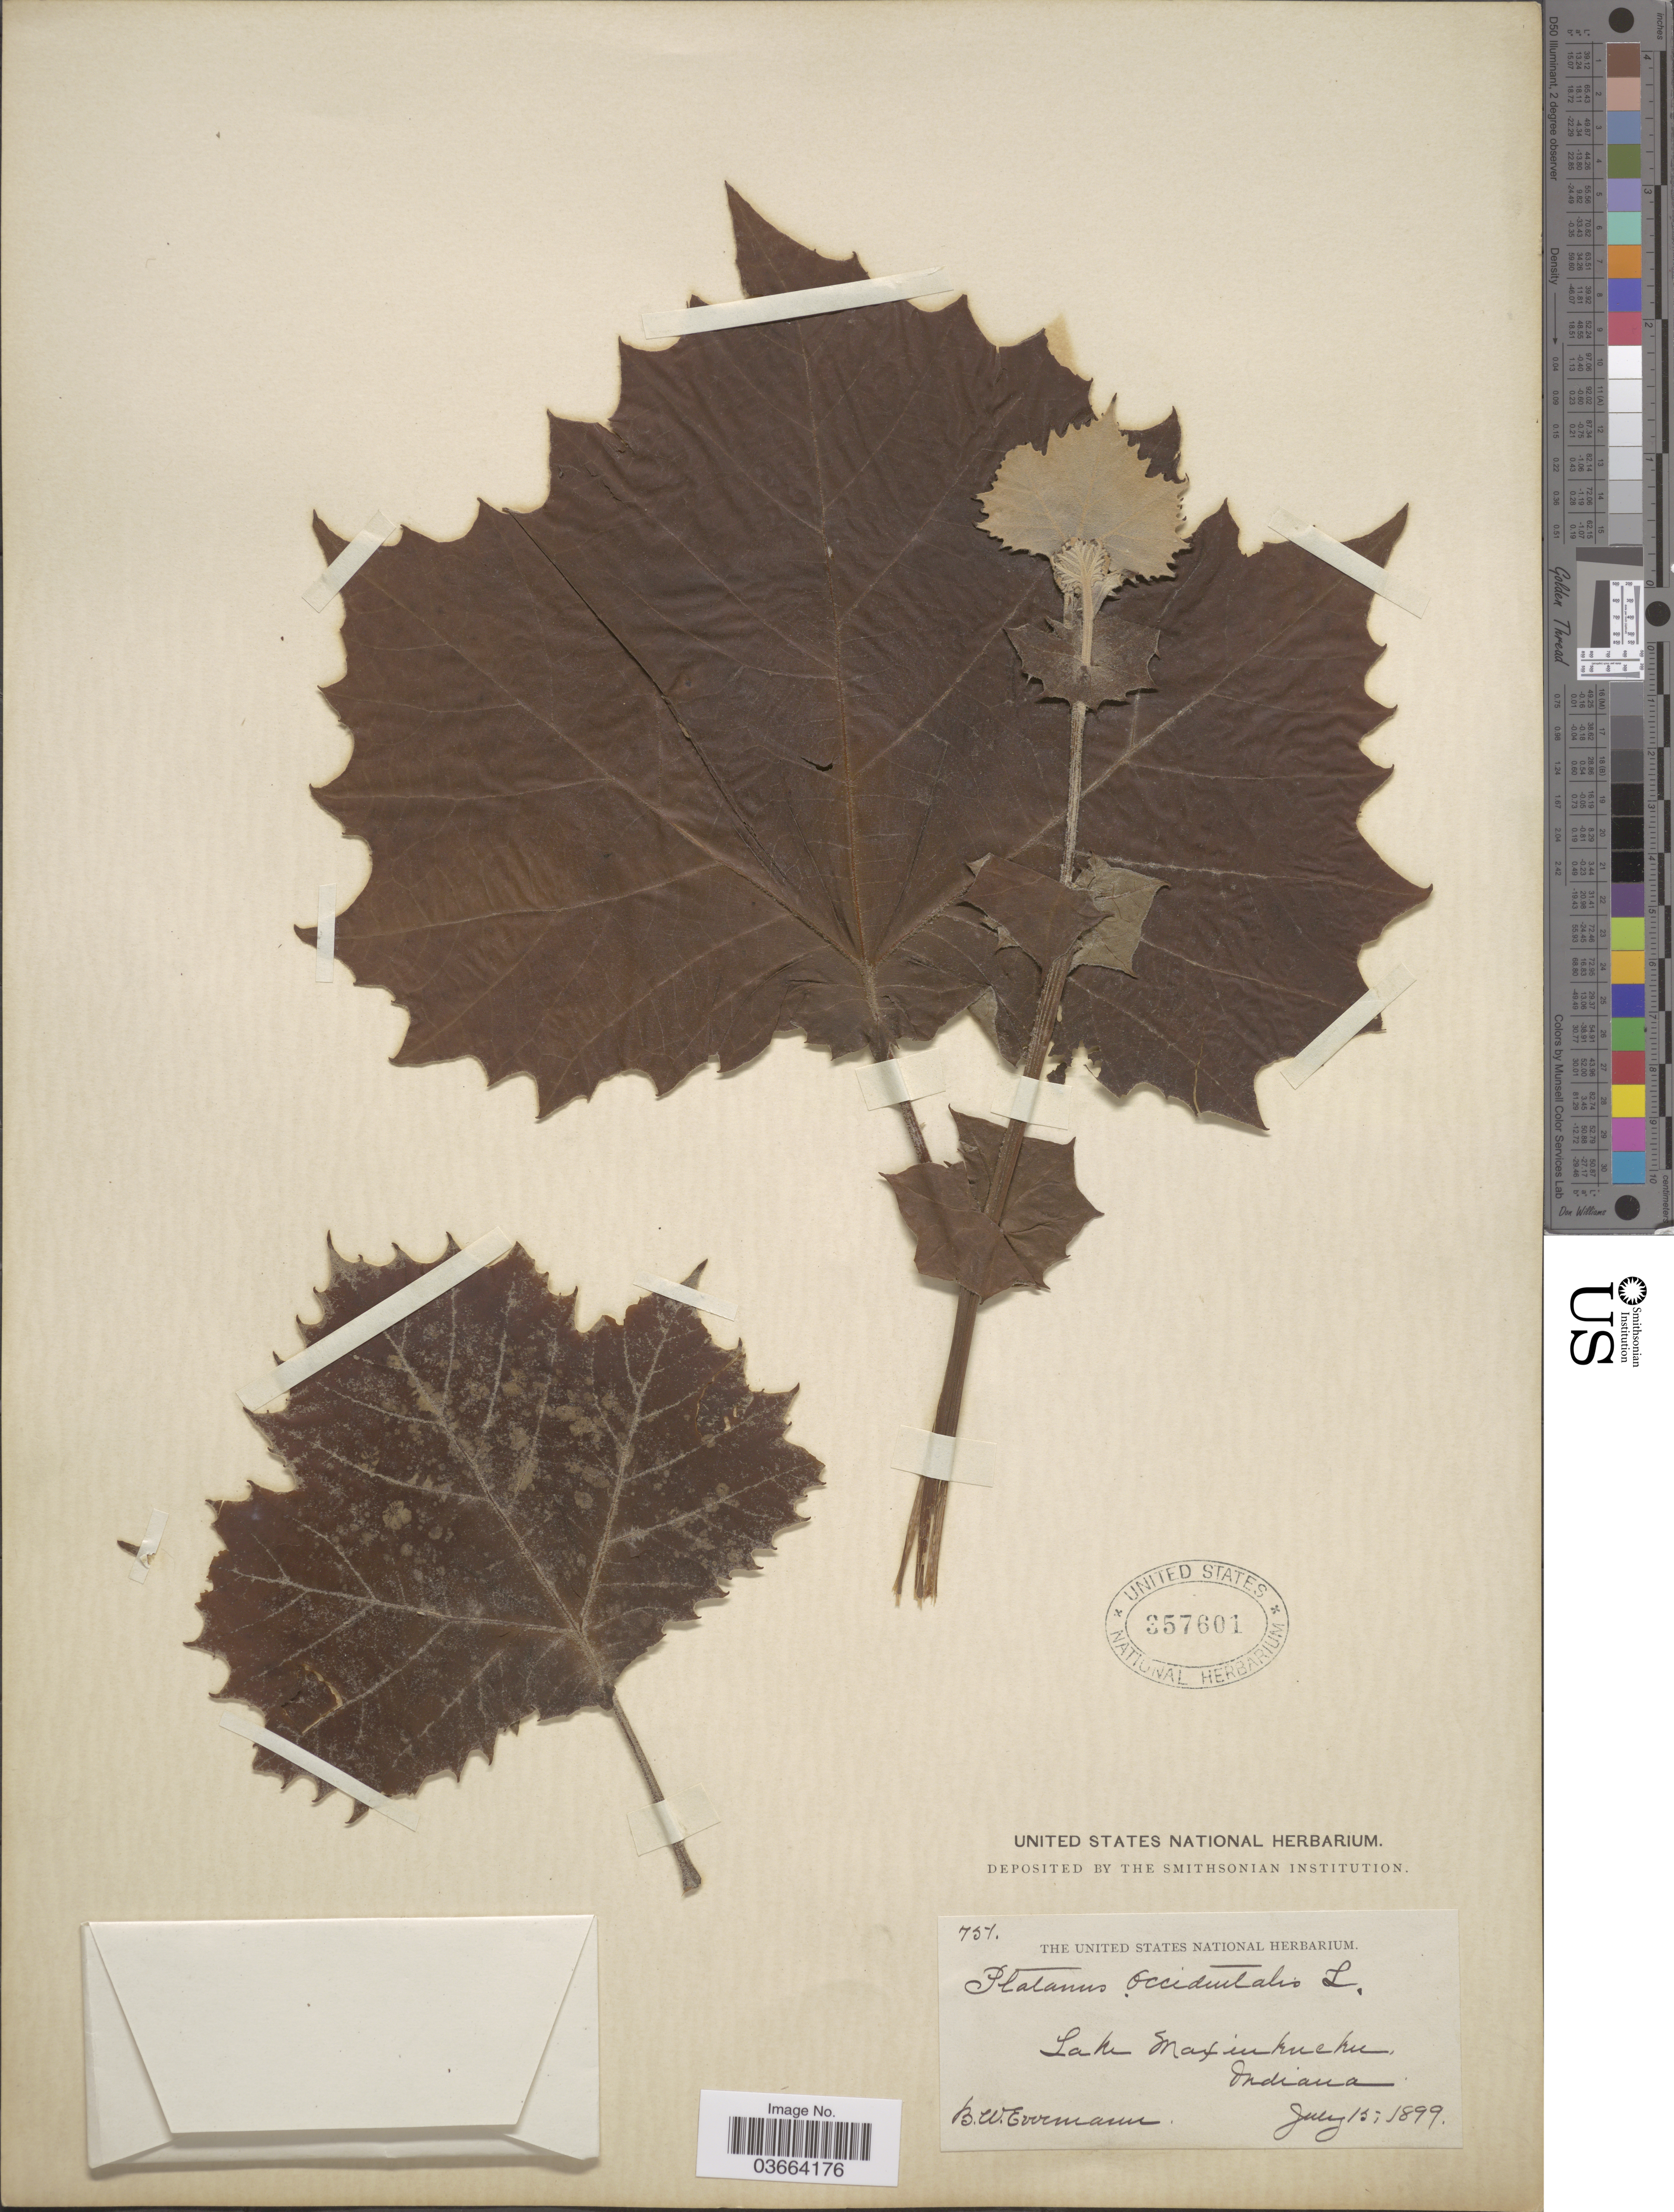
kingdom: Plantae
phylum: Tracheophyta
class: Magnoliopsida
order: Proteales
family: Platanaceae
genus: Platanus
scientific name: Platanus occidentalis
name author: L.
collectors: B. W. Evermann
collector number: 751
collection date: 1899-06-15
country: United States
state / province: Indiana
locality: Lake Maxinkuckee.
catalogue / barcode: US 357601